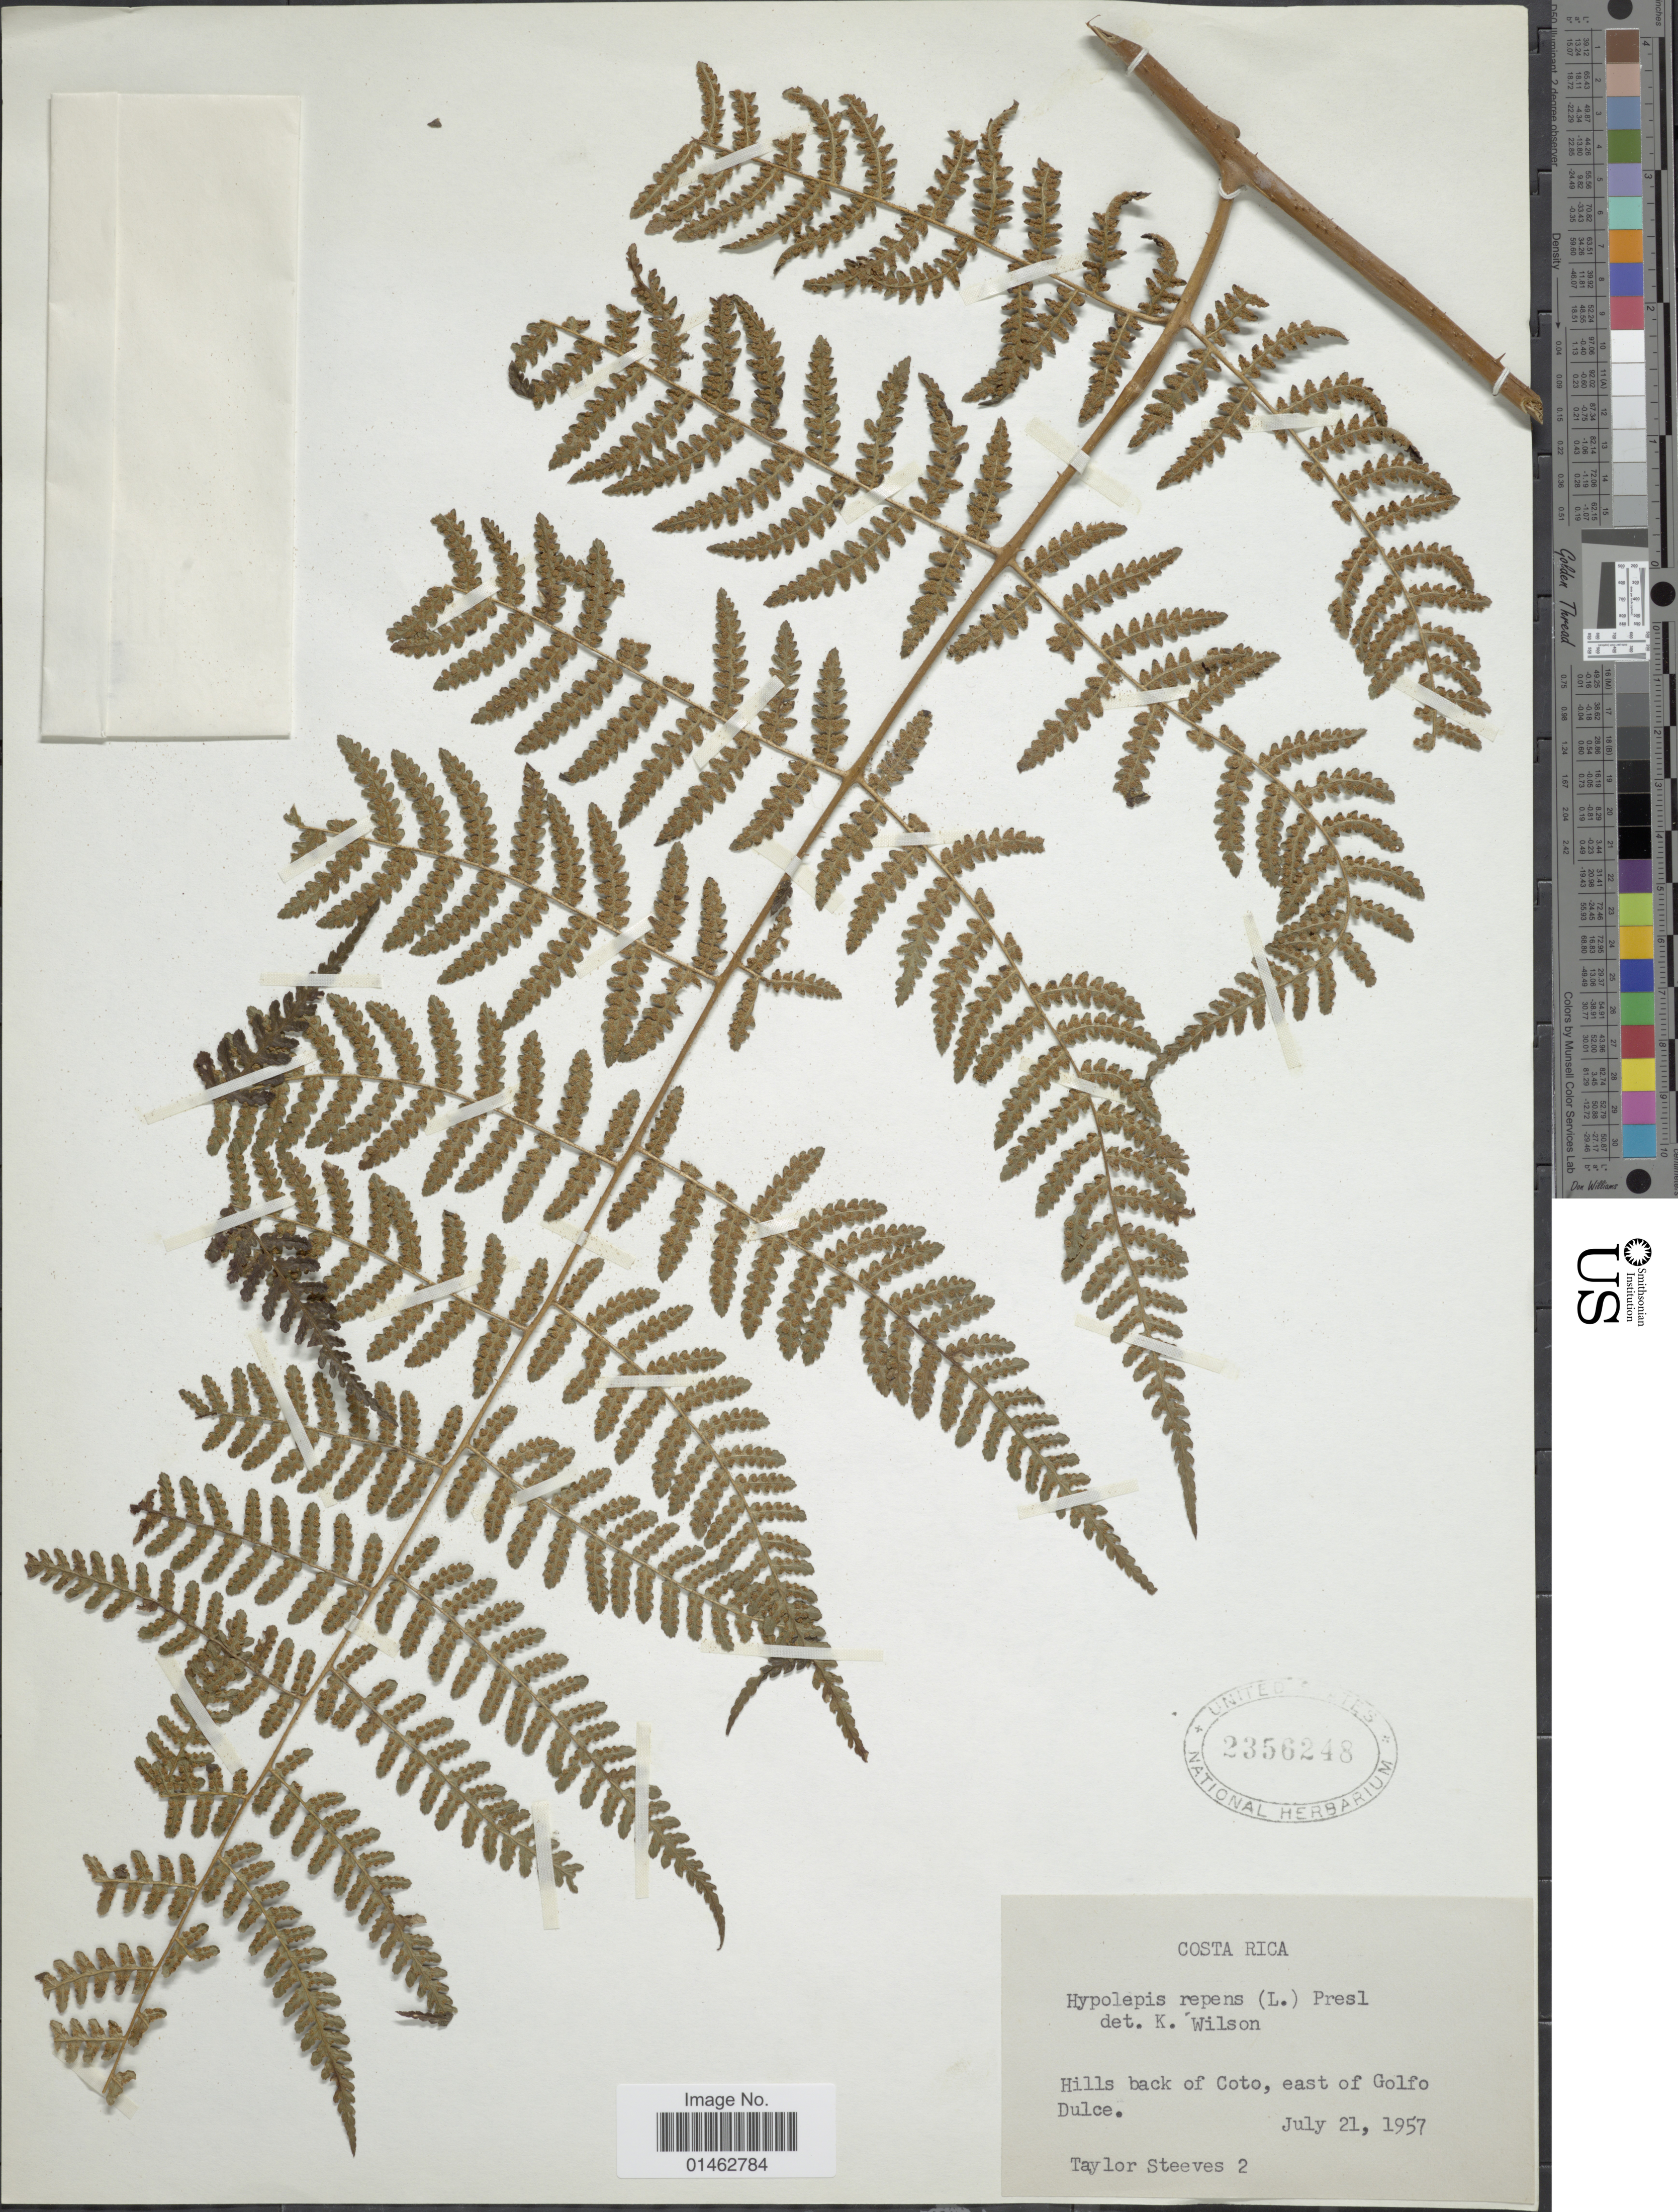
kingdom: Plantae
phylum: Tracheophyta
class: Polypodiopsida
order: Polypodiales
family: Dennstaedtiaceae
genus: Hypolepis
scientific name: Hypolepis repens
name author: (L.) C. Presl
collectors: T. Steeves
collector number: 2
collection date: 1957-07-21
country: Costa Rica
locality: Hills back of Coto, east of Golfo Dulce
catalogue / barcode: US 2356248